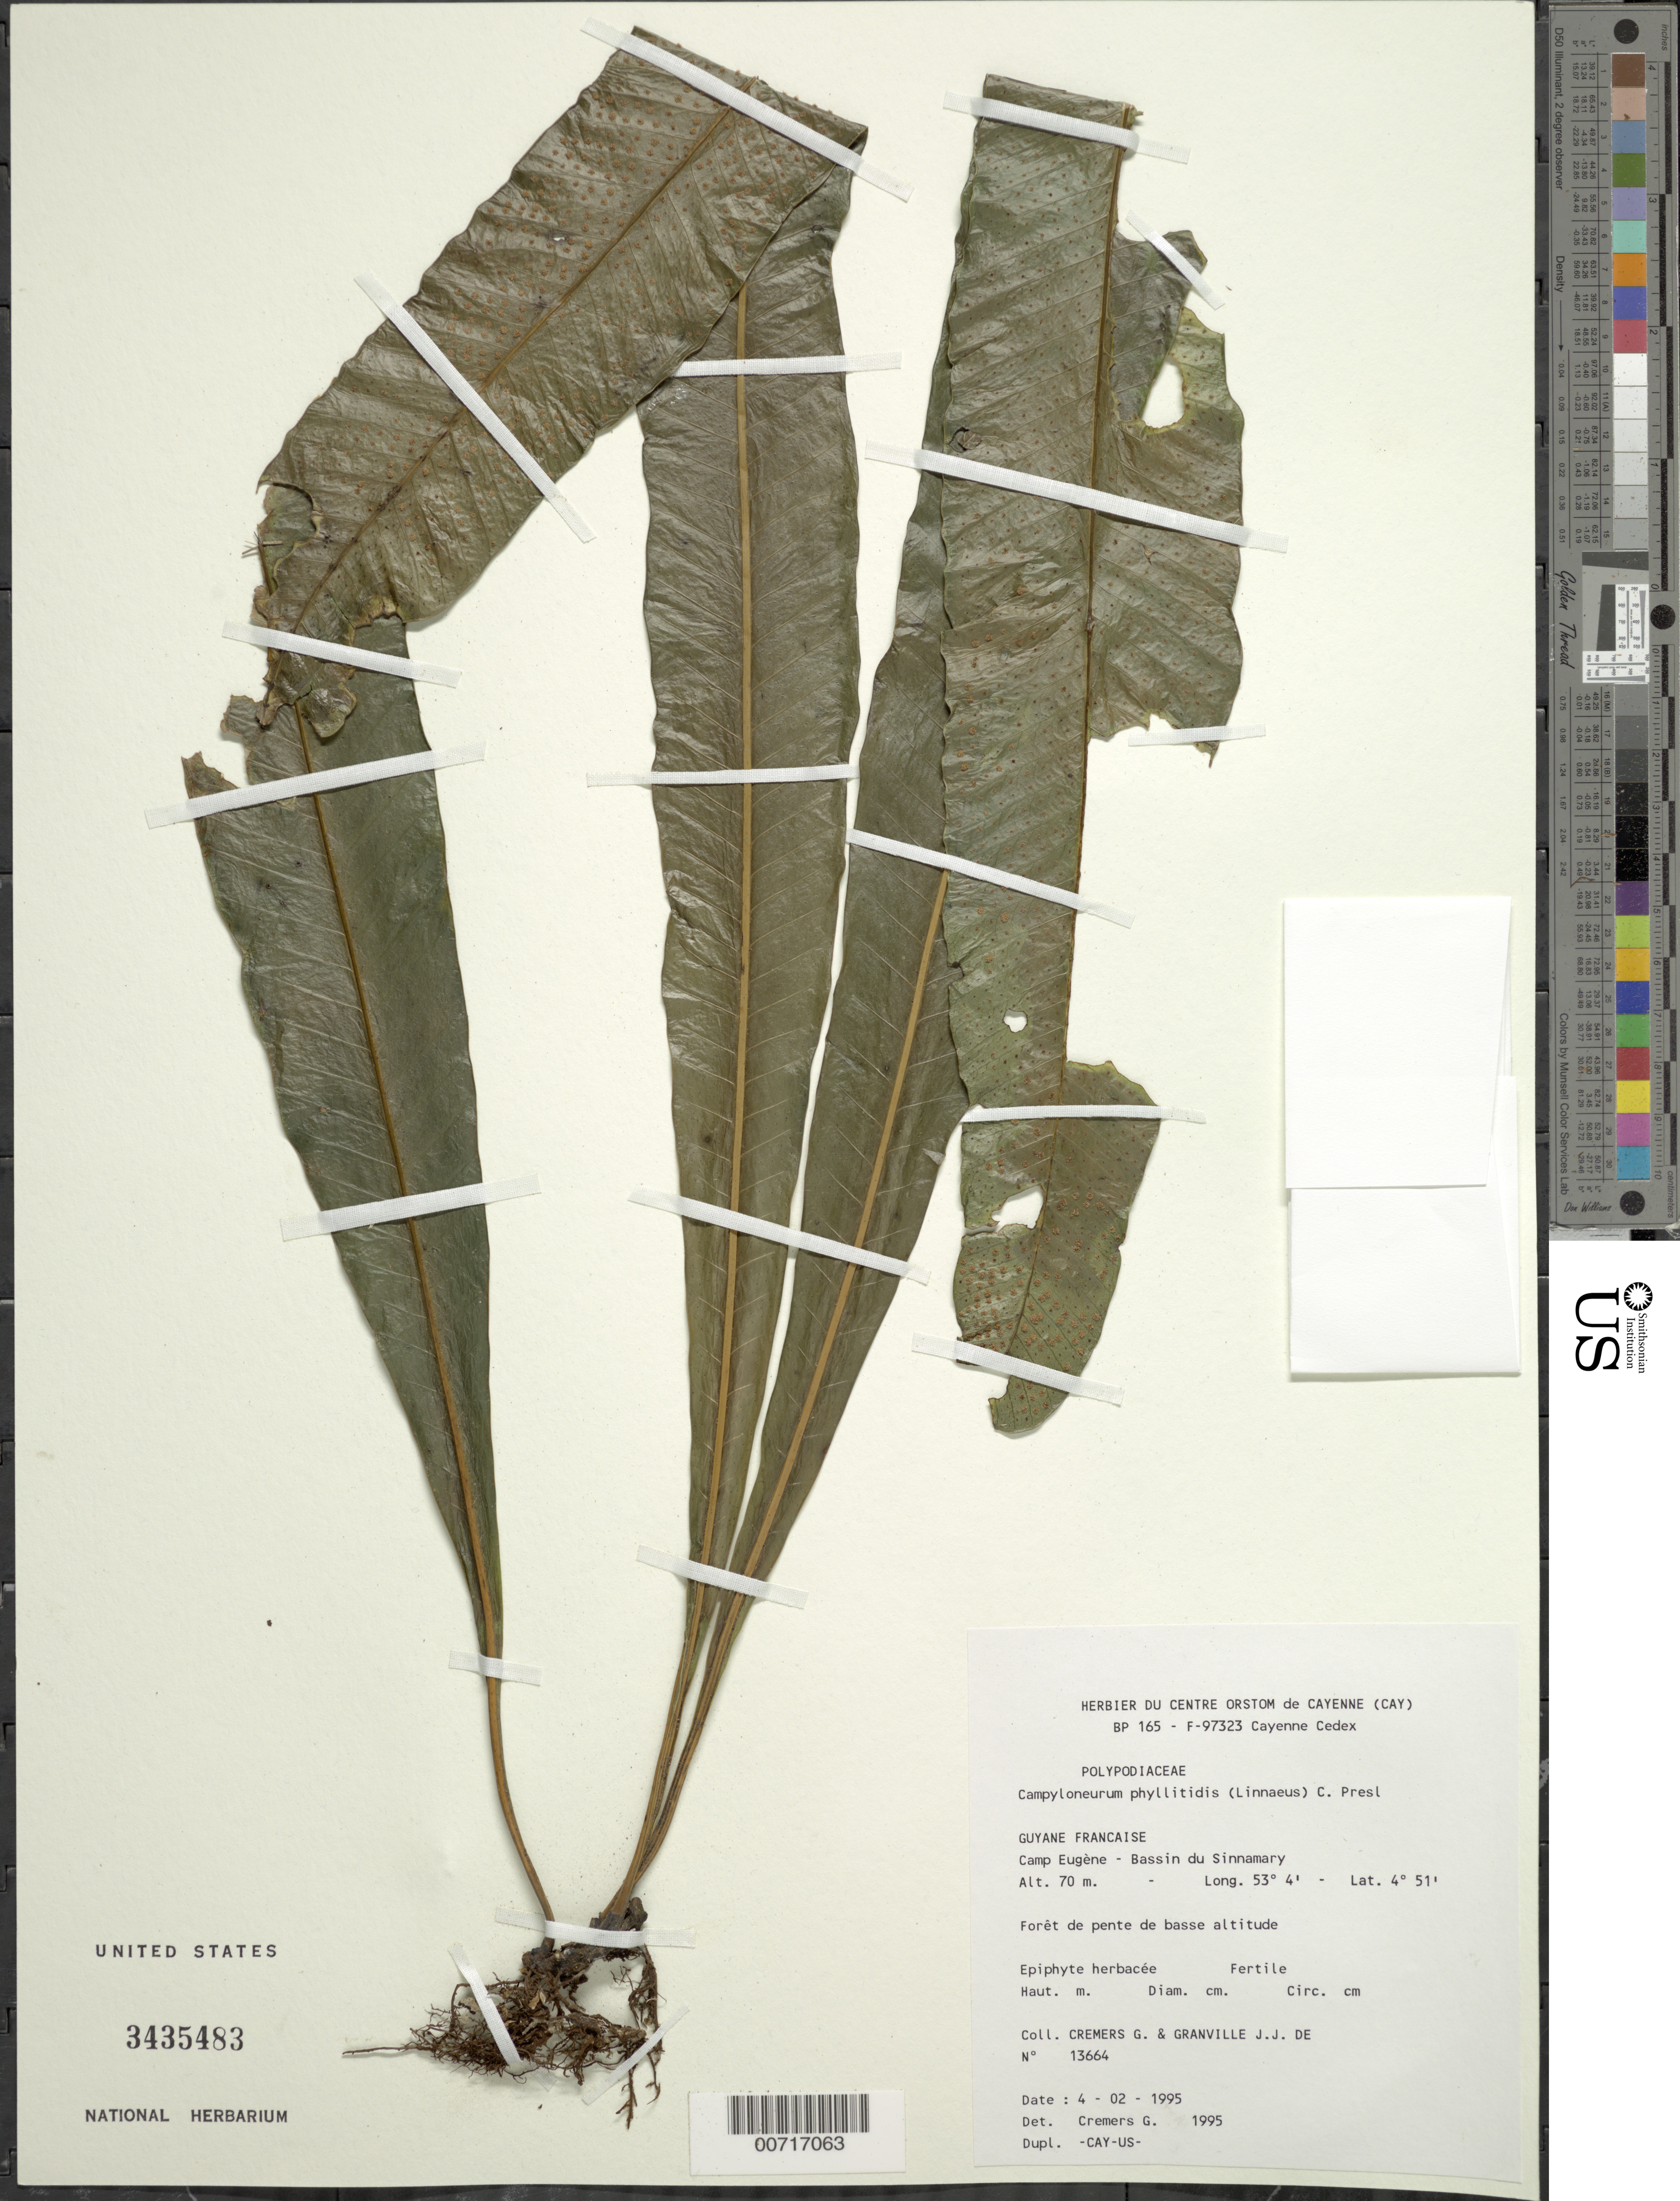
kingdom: Plantae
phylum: Tracheophyta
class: Polypodiopsida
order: Polypodiales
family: Polypodiaceae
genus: Campyloneurum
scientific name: Campyloneurum phyllitidis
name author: (L.) C. Presl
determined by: Cremers, Georges A.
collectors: G. Cremers & J.-J. de Granville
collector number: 13664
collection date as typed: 4-Feb-95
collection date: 1995-02-04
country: French Guiana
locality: Camp Eugène, Bassin du Sinnamary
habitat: Low slope forest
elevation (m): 70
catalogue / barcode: US 3435483